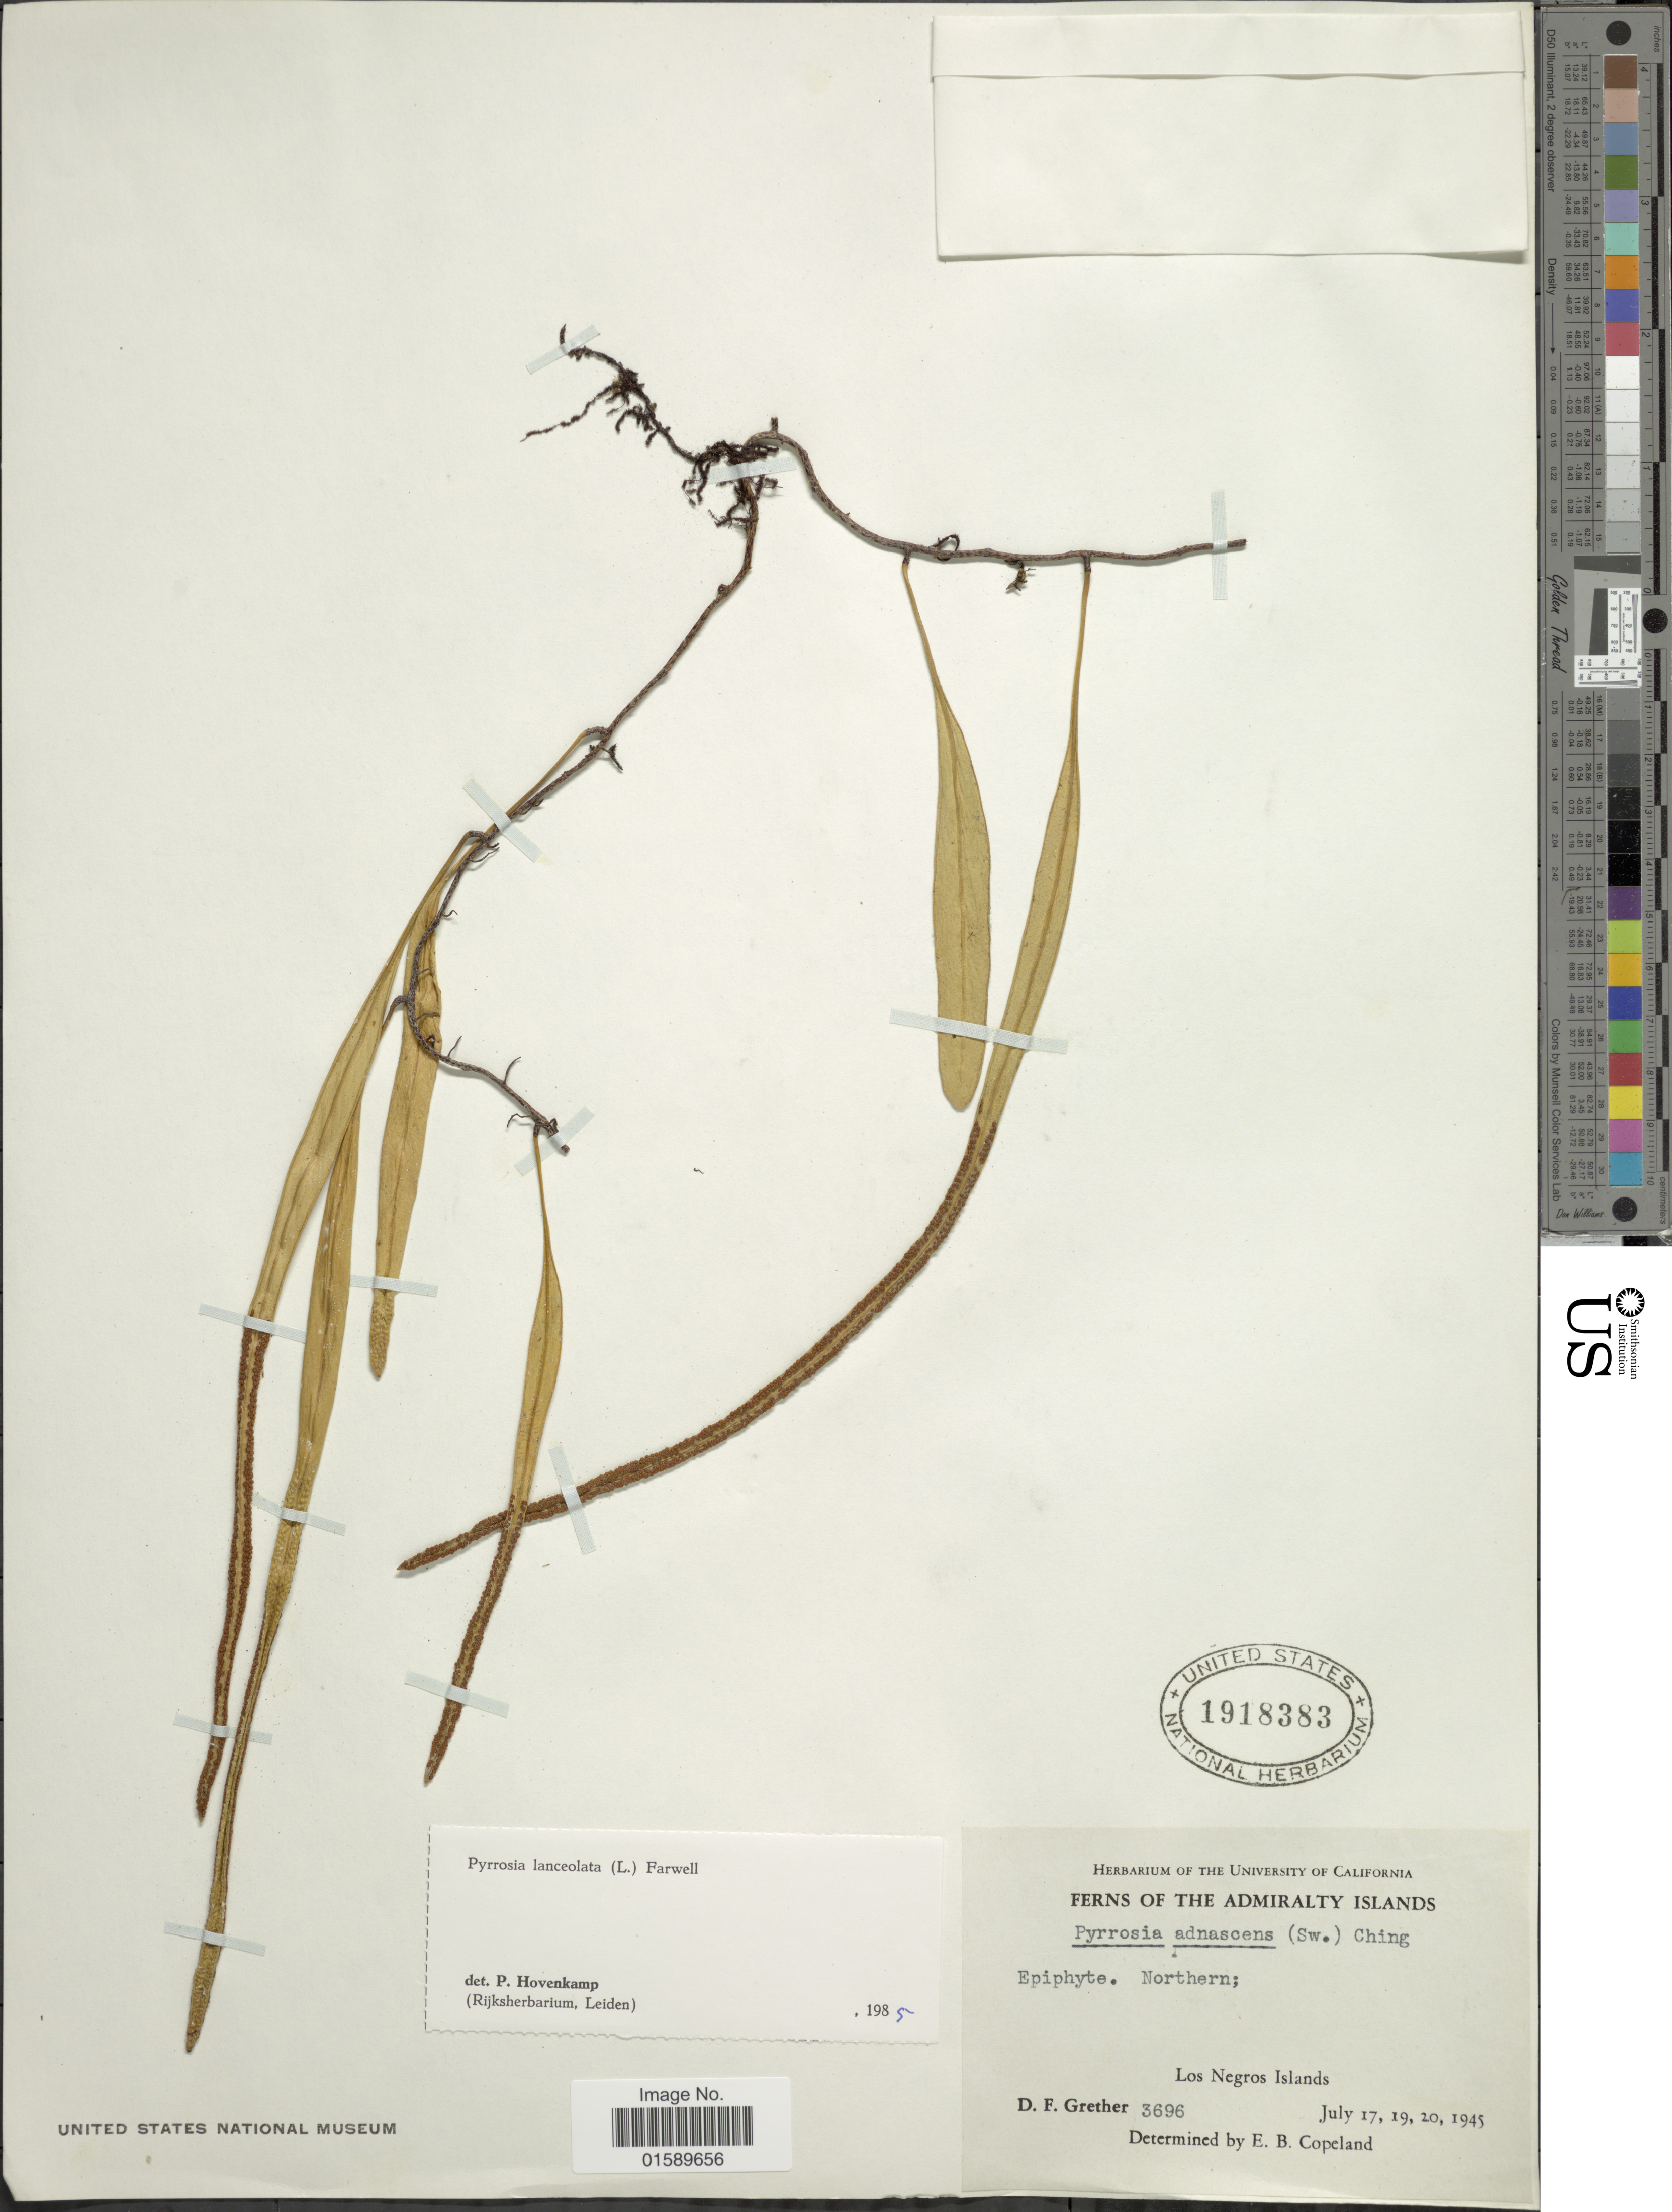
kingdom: Plantae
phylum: Tracheophyta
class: Polypodiopsida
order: Polypodiales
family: Polypodiaceae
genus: Pyrrosia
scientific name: Pyrrosia lanceolata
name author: (L.) Farw.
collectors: D. F. Grether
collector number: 3696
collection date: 1945-07-17/1945-07-20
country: Papua New Guinea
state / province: Manus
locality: Admiralty Islands, Northern, Los Negros Islands.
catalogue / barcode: US 1918383